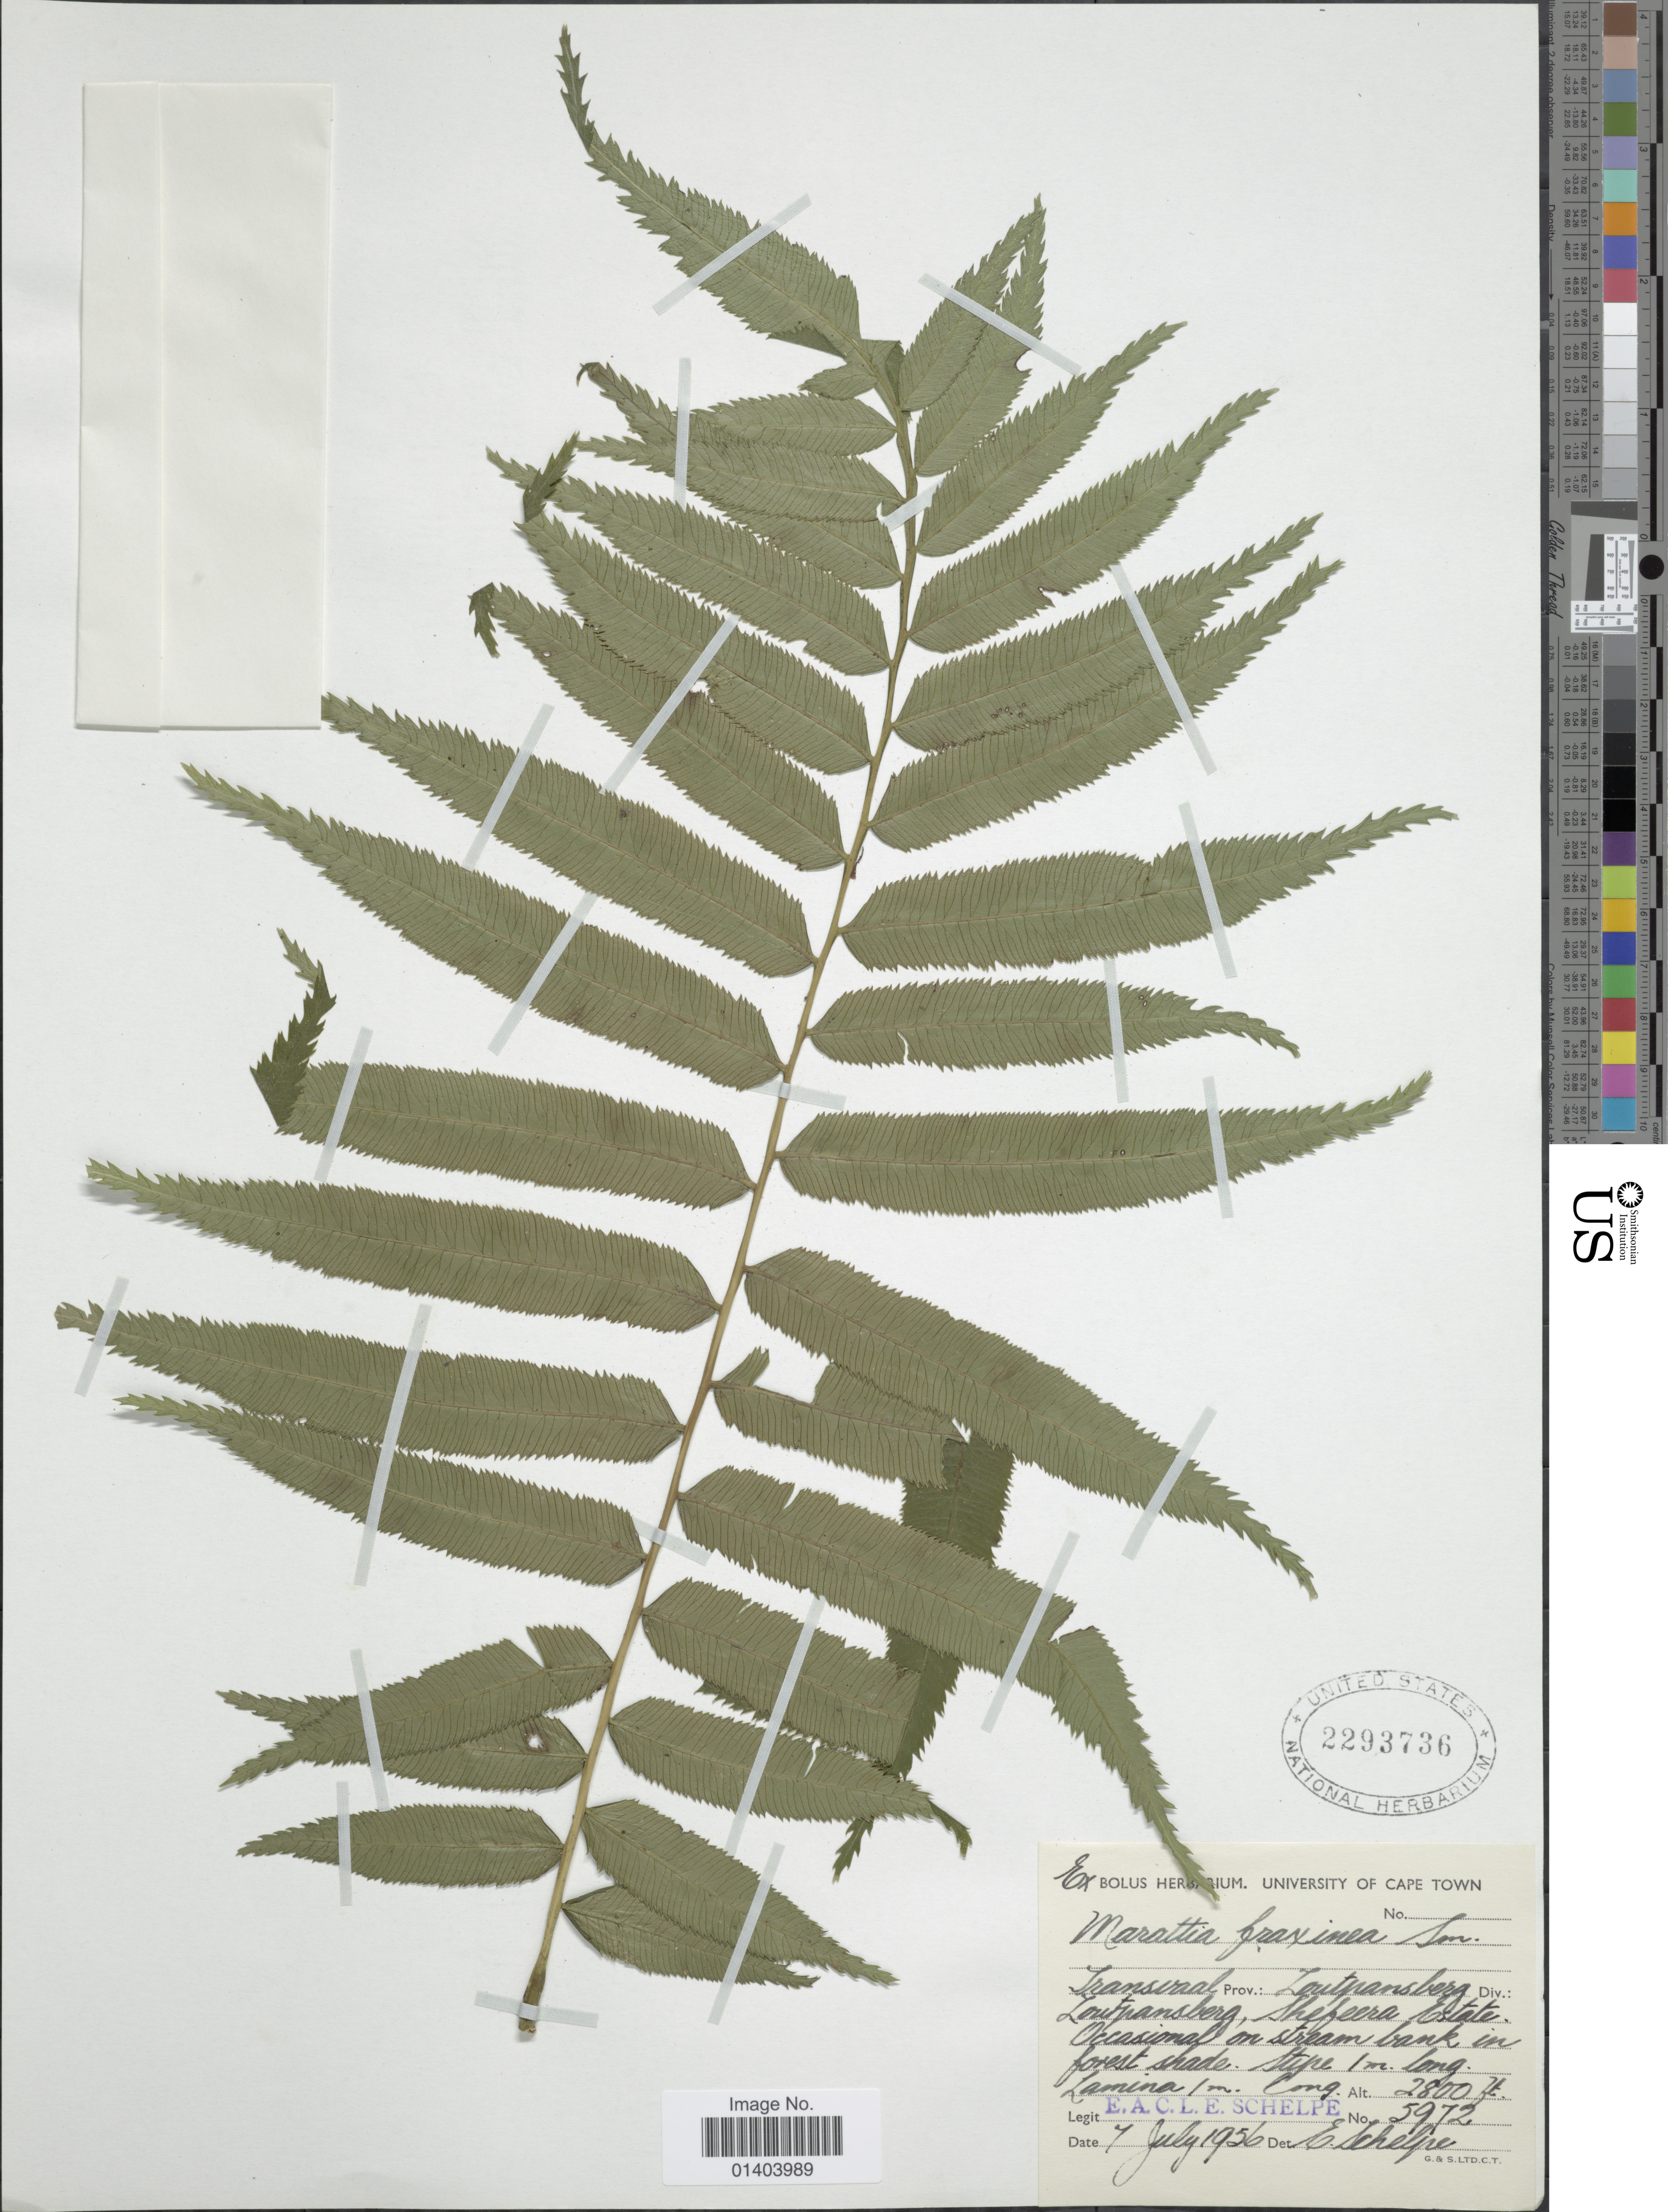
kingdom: Plantae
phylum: Tracheophyta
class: Polypodiopsida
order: Marattiales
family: Marattiaceae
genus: Ptisana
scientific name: Ptisana fraxinea var. fraxinea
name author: (Sm.) Murdock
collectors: E. A. C. L. E. Schelpe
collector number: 5972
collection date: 1956-07-07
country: South Africa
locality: Transvaal. Zoutpansberg. Shefeera estate. Occasional on stream bank in forest shade.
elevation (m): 853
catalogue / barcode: US 2293736